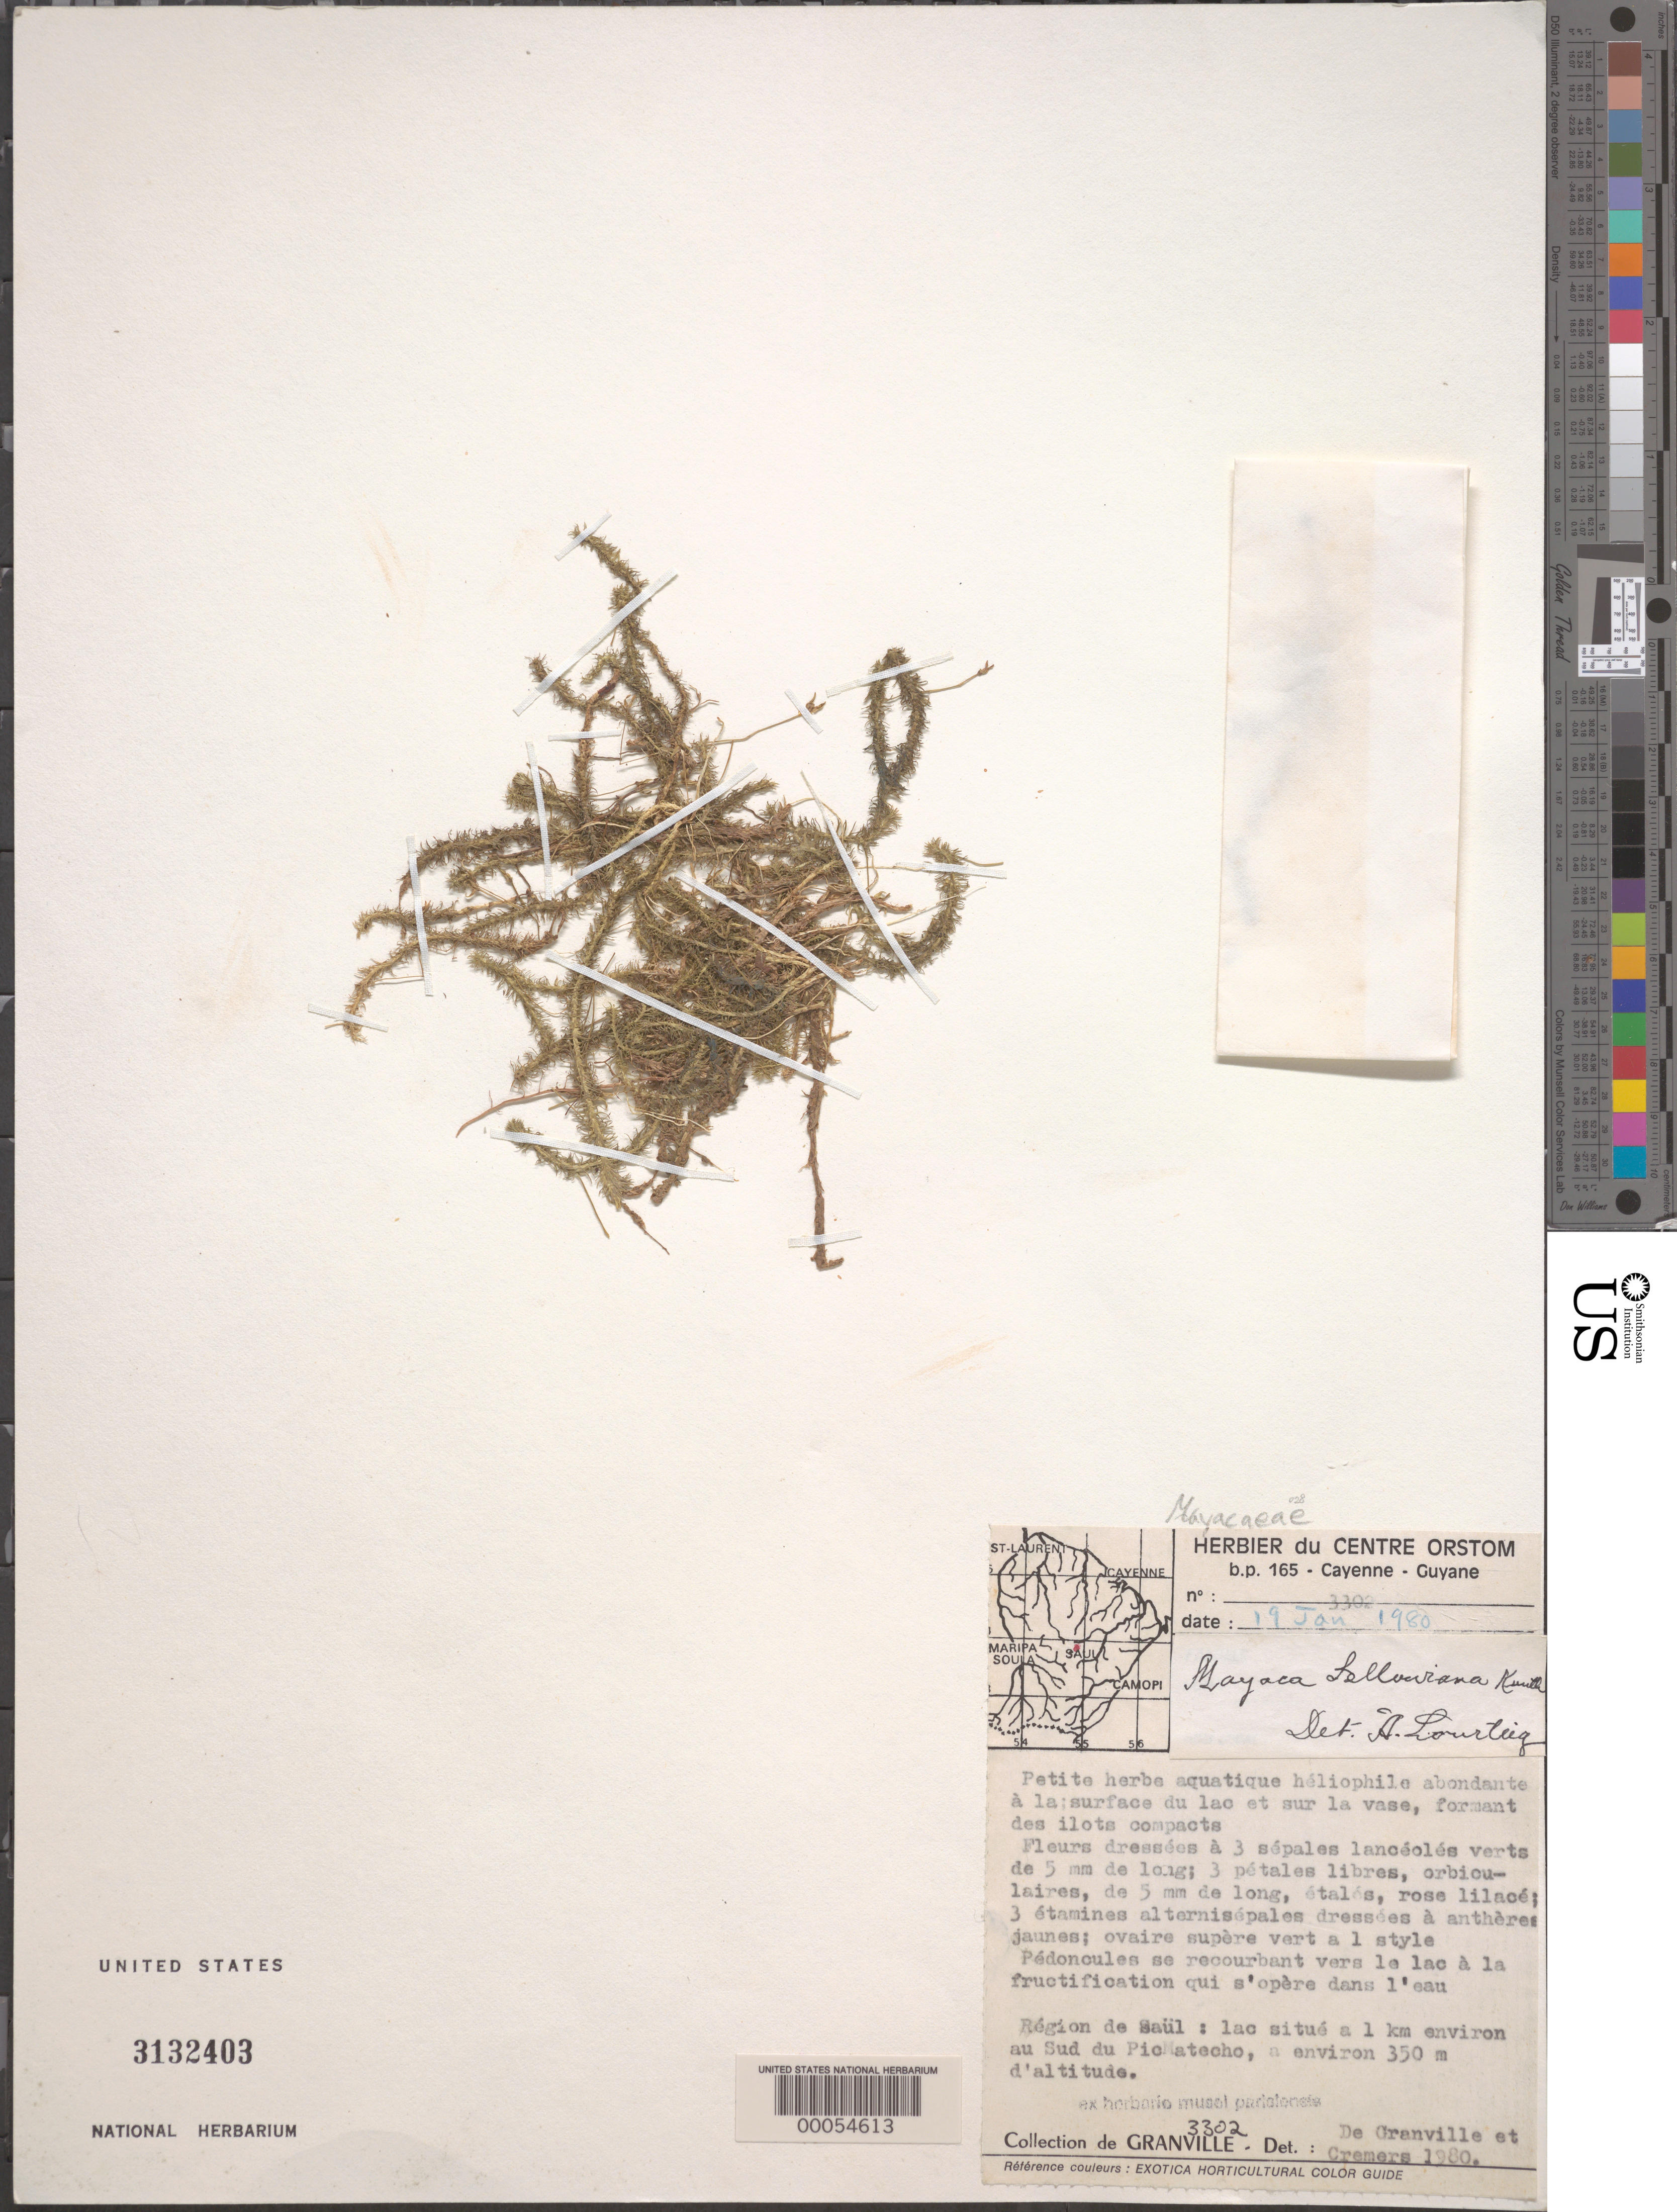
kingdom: Plantae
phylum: Tracheophyta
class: Liliopsida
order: Poales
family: Mayacaceae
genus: Mayaca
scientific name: Mayaca sellowiana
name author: Kunth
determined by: Lourteig, A.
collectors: J.-J. de Granville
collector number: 3302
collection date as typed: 19-Jan-80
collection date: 1980-01-19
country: French Guiana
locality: Saül, 1 km Sud du Pic Matecho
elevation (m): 350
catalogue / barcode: US 3132403